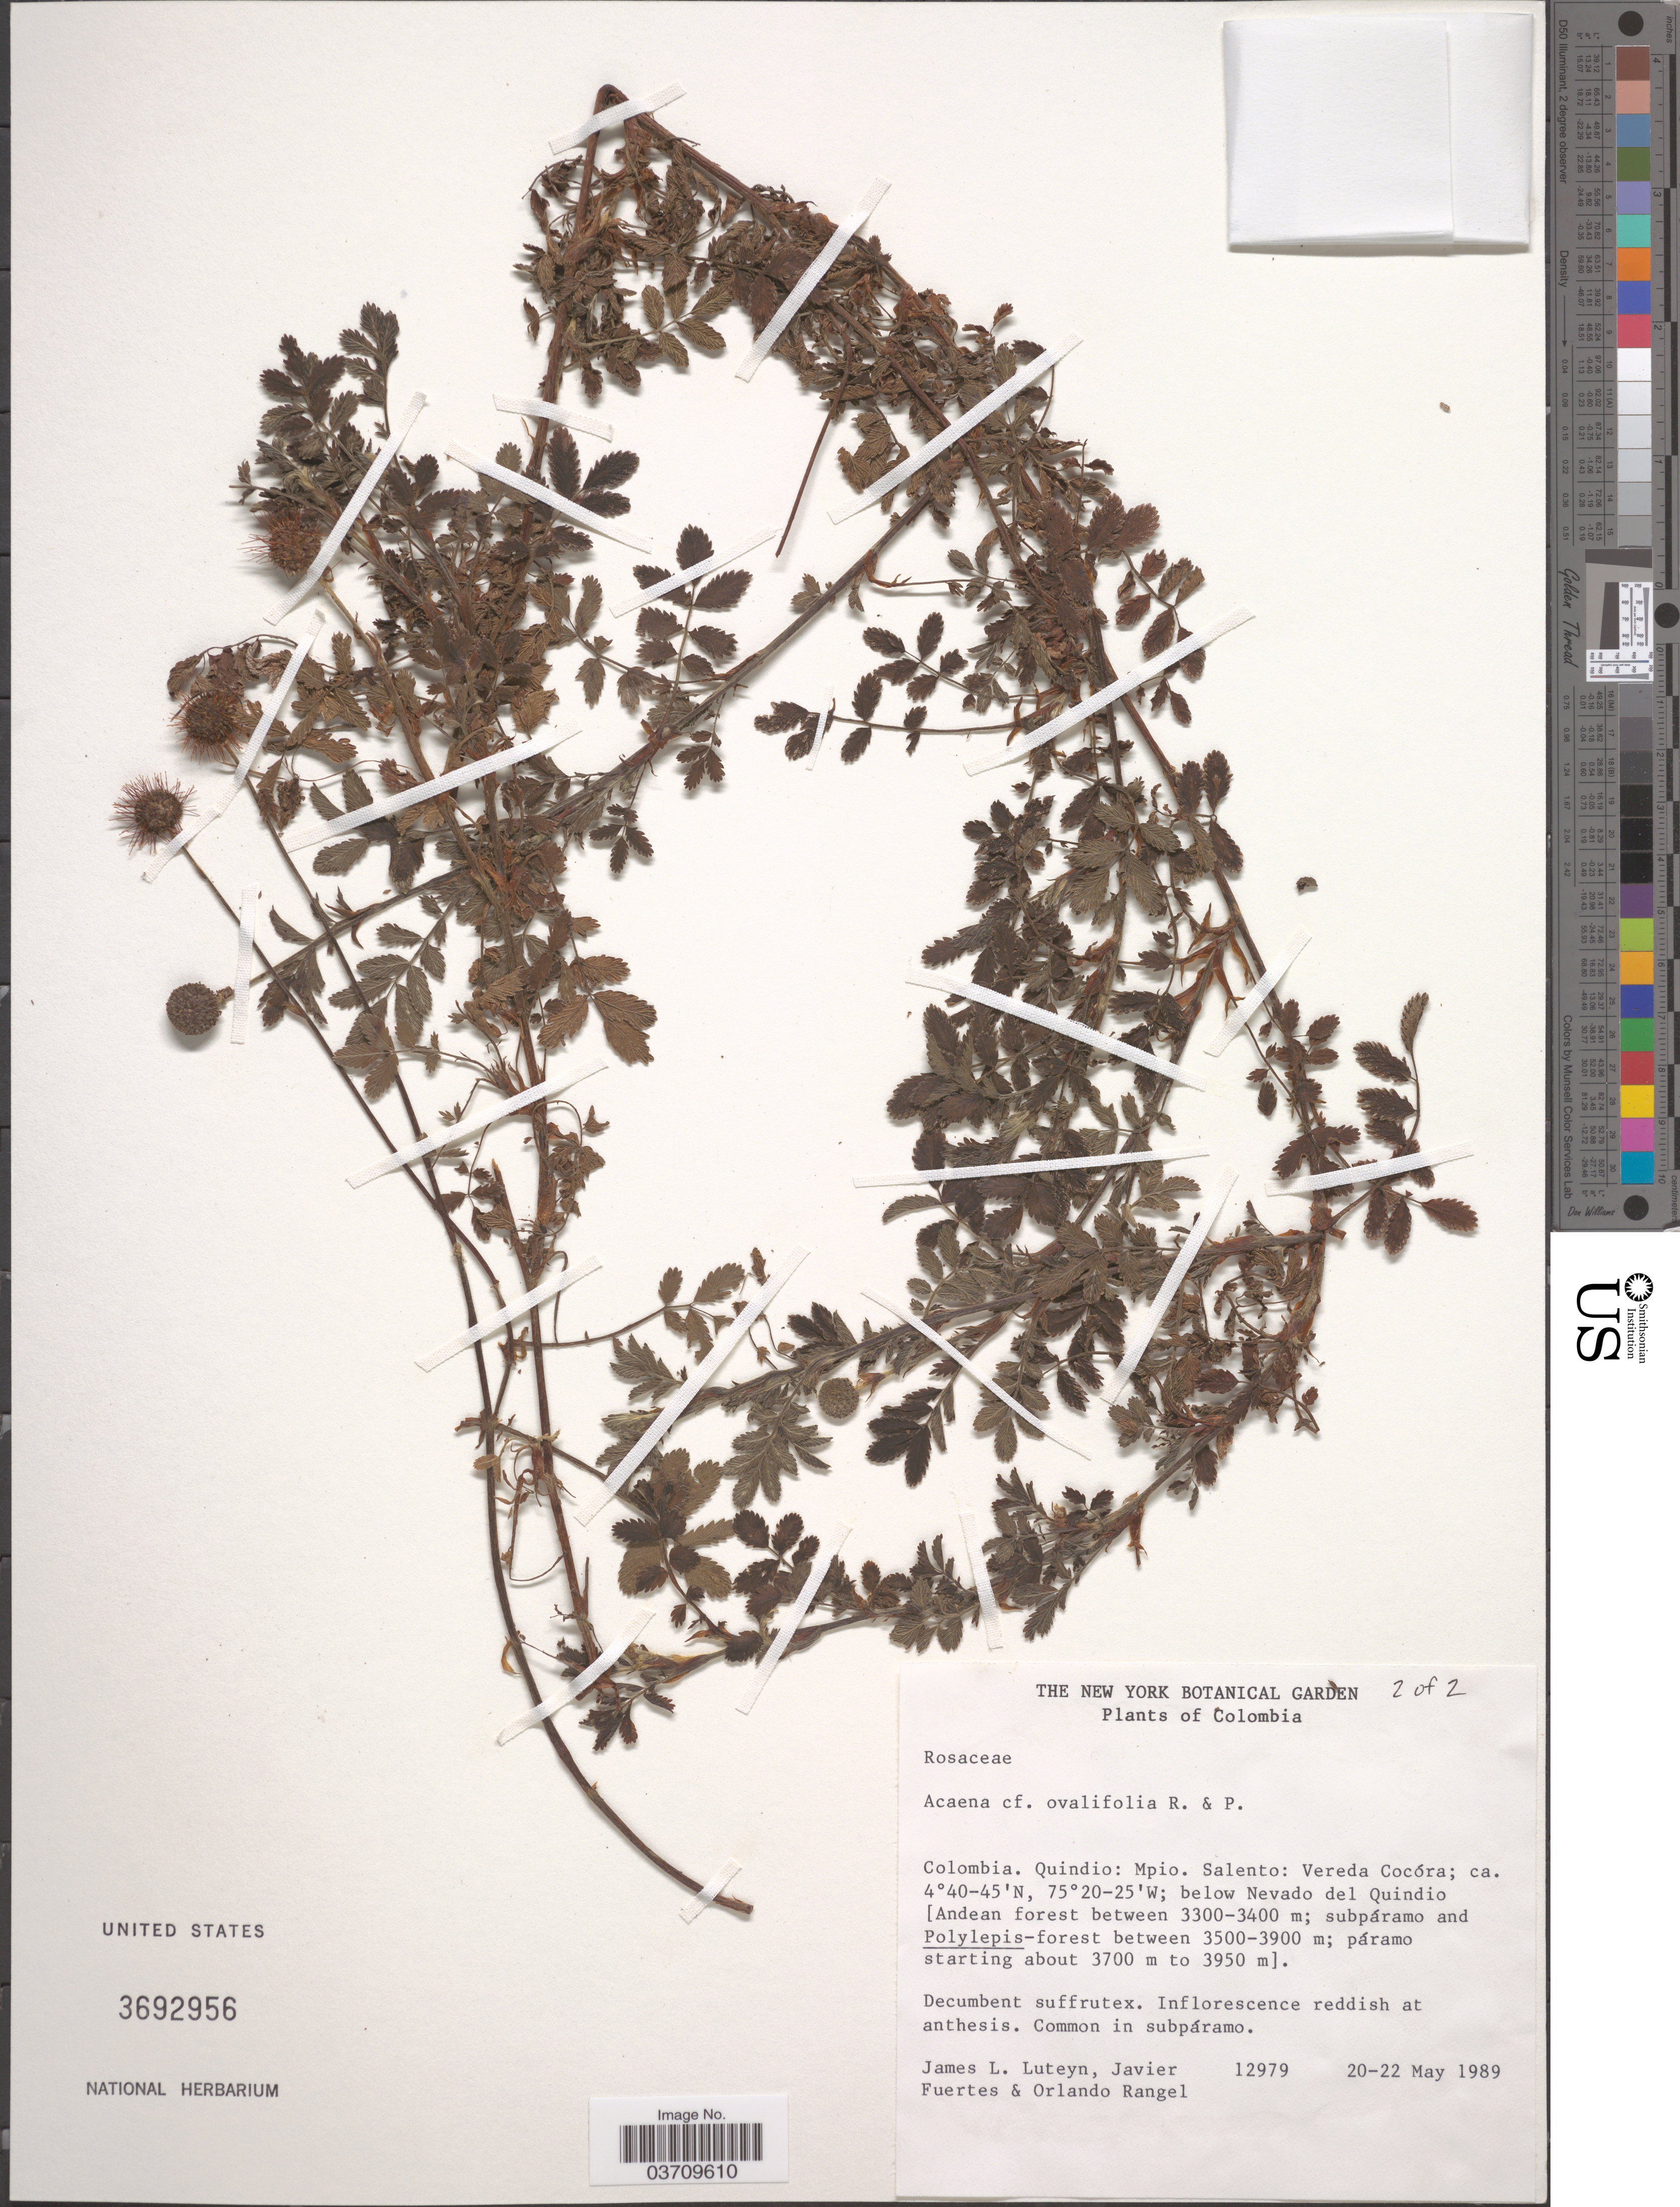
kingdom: Plantae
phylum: Tracheophyta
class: Magnoliopsida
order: Rosales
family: Rosaceae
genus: Acaena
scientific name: Acaena ovalifolia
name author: Ruiz & Pav.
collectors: J. Luteyn, J. Fuertes & O. Rangel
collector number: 12979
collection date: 1989-05-20/1989-05-22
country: Colombia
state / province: Quindío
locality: Mpio. Salento: Vereda Cocóra; below Nevado del Quindio.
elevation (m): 3300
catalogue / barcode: US 3692956